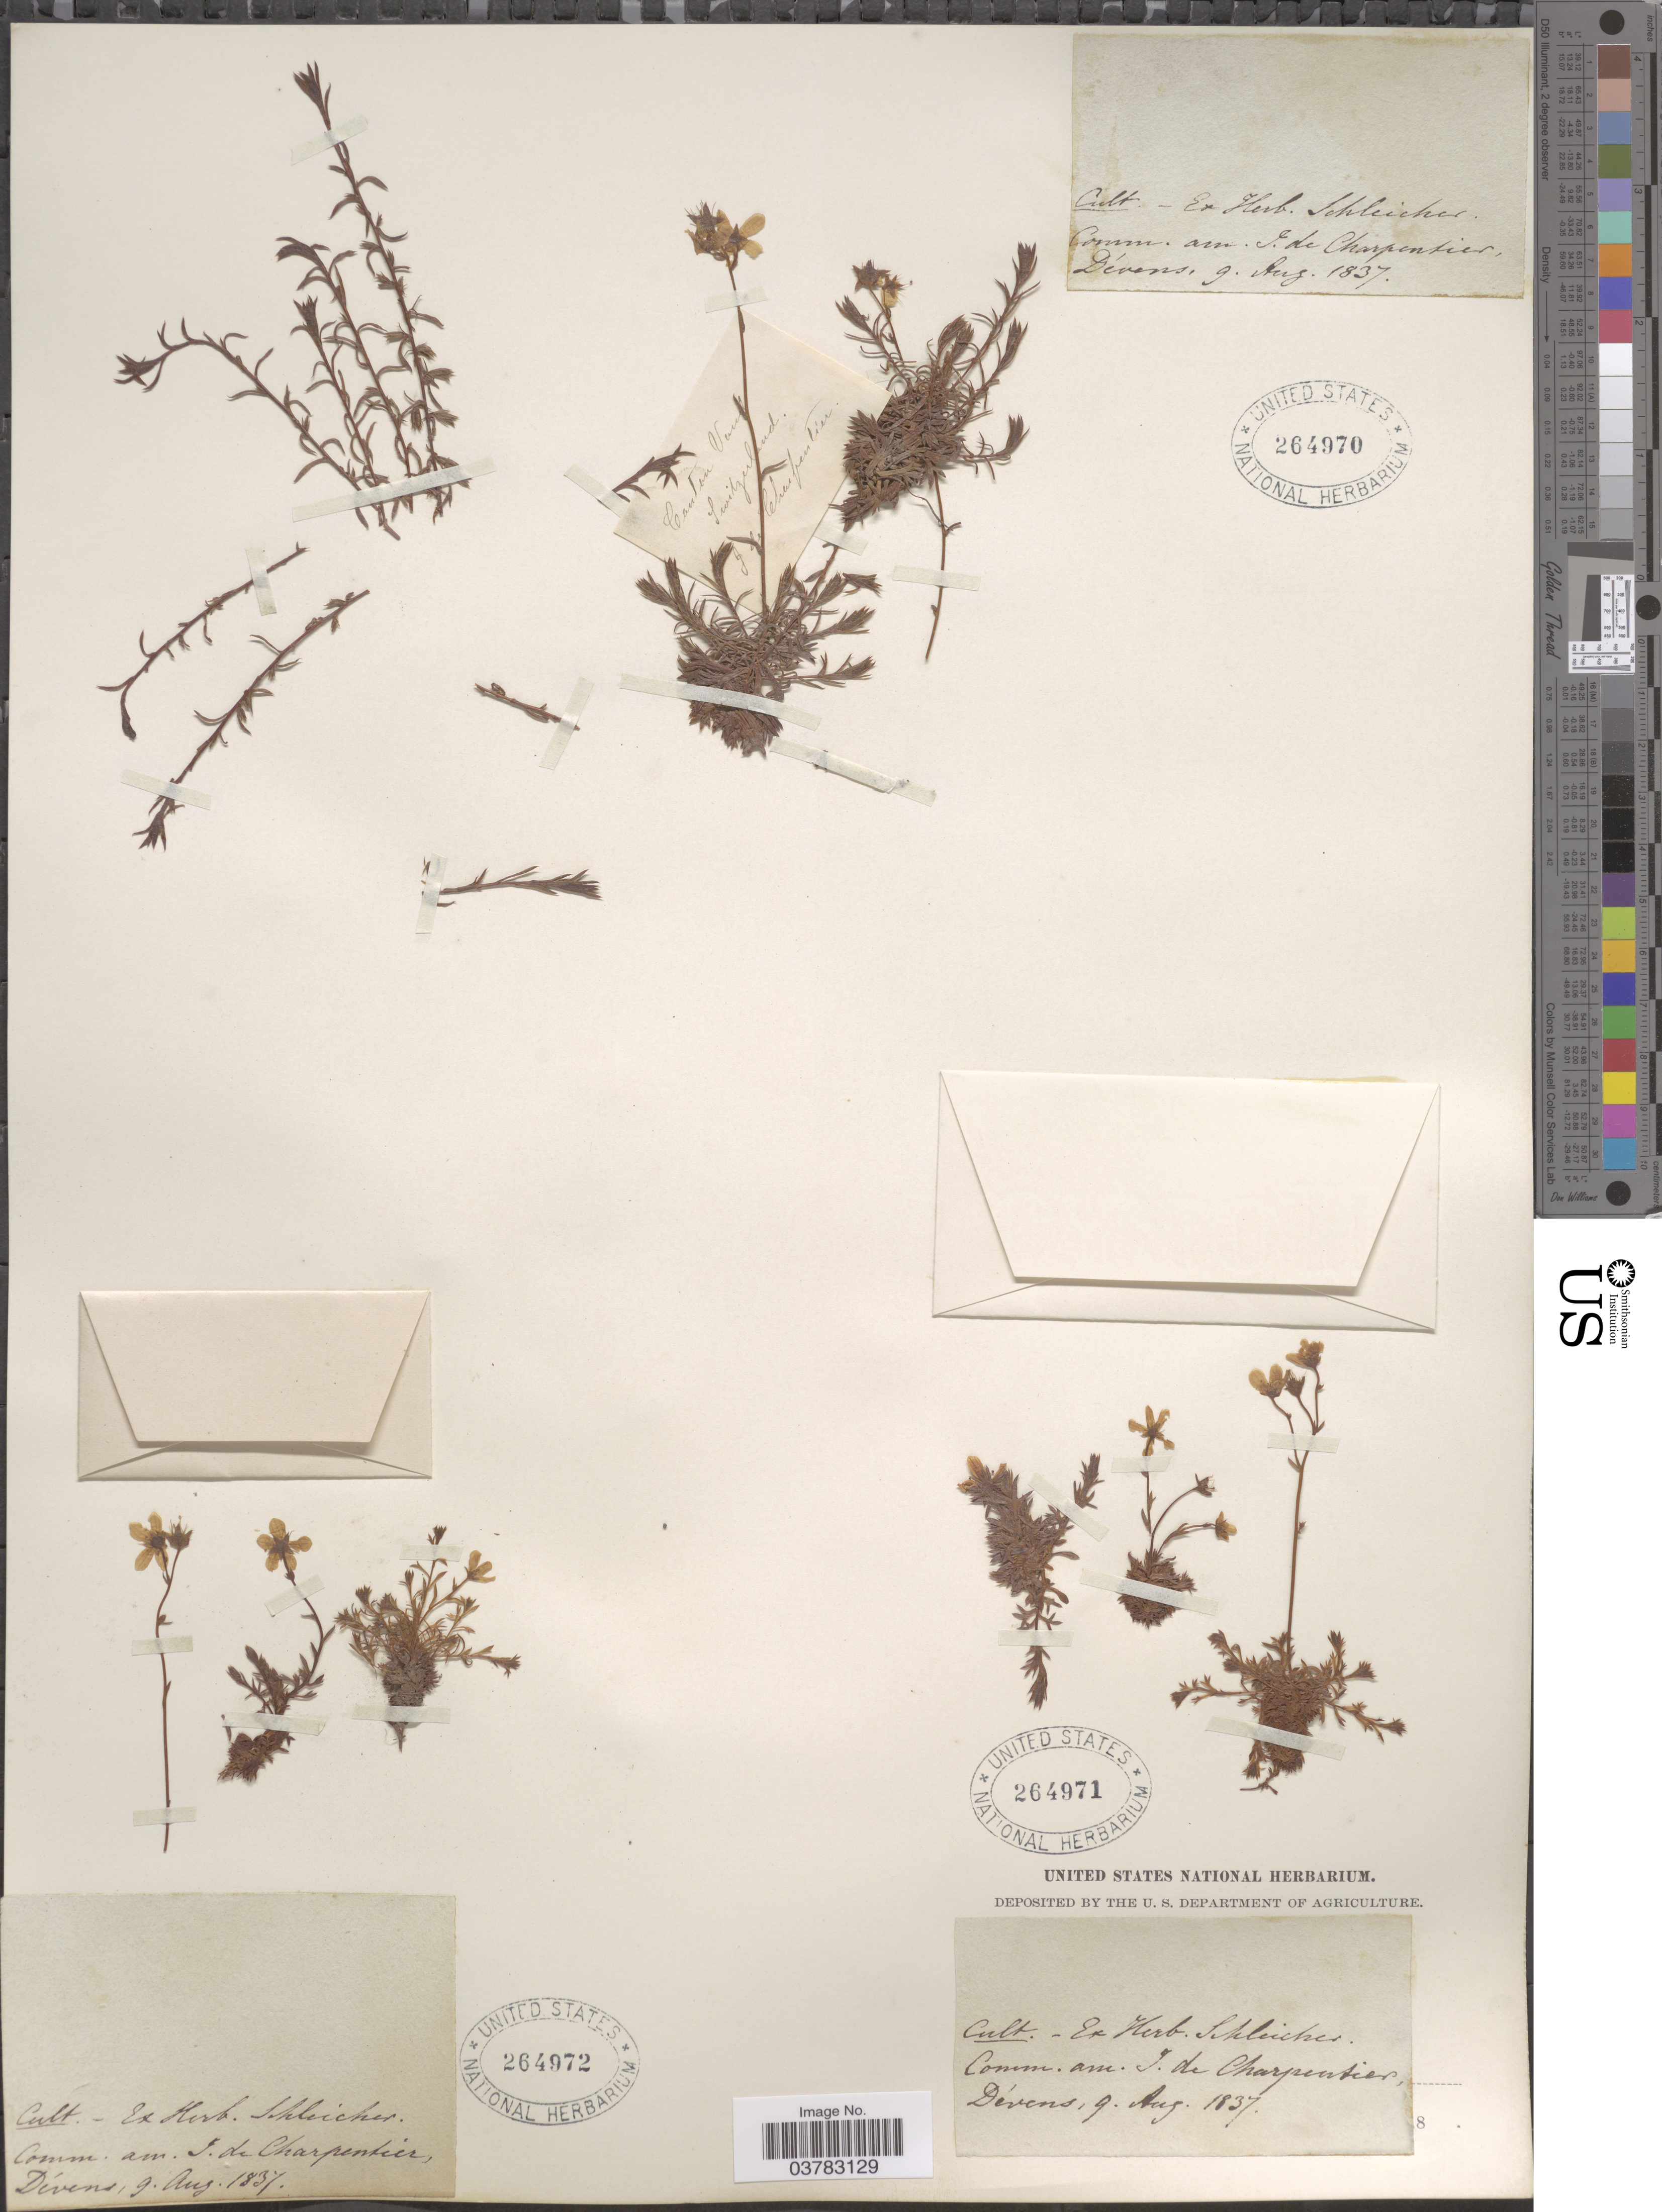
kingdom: Plantae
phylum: Tracheophyta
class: Magnoliopsida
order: Saxifragales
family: Saxifragaceae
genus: Saxifraga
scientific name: Saxifraga sp.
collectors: ex herb. Schleicher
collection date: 1837-08-09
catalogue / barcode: US 264971-3